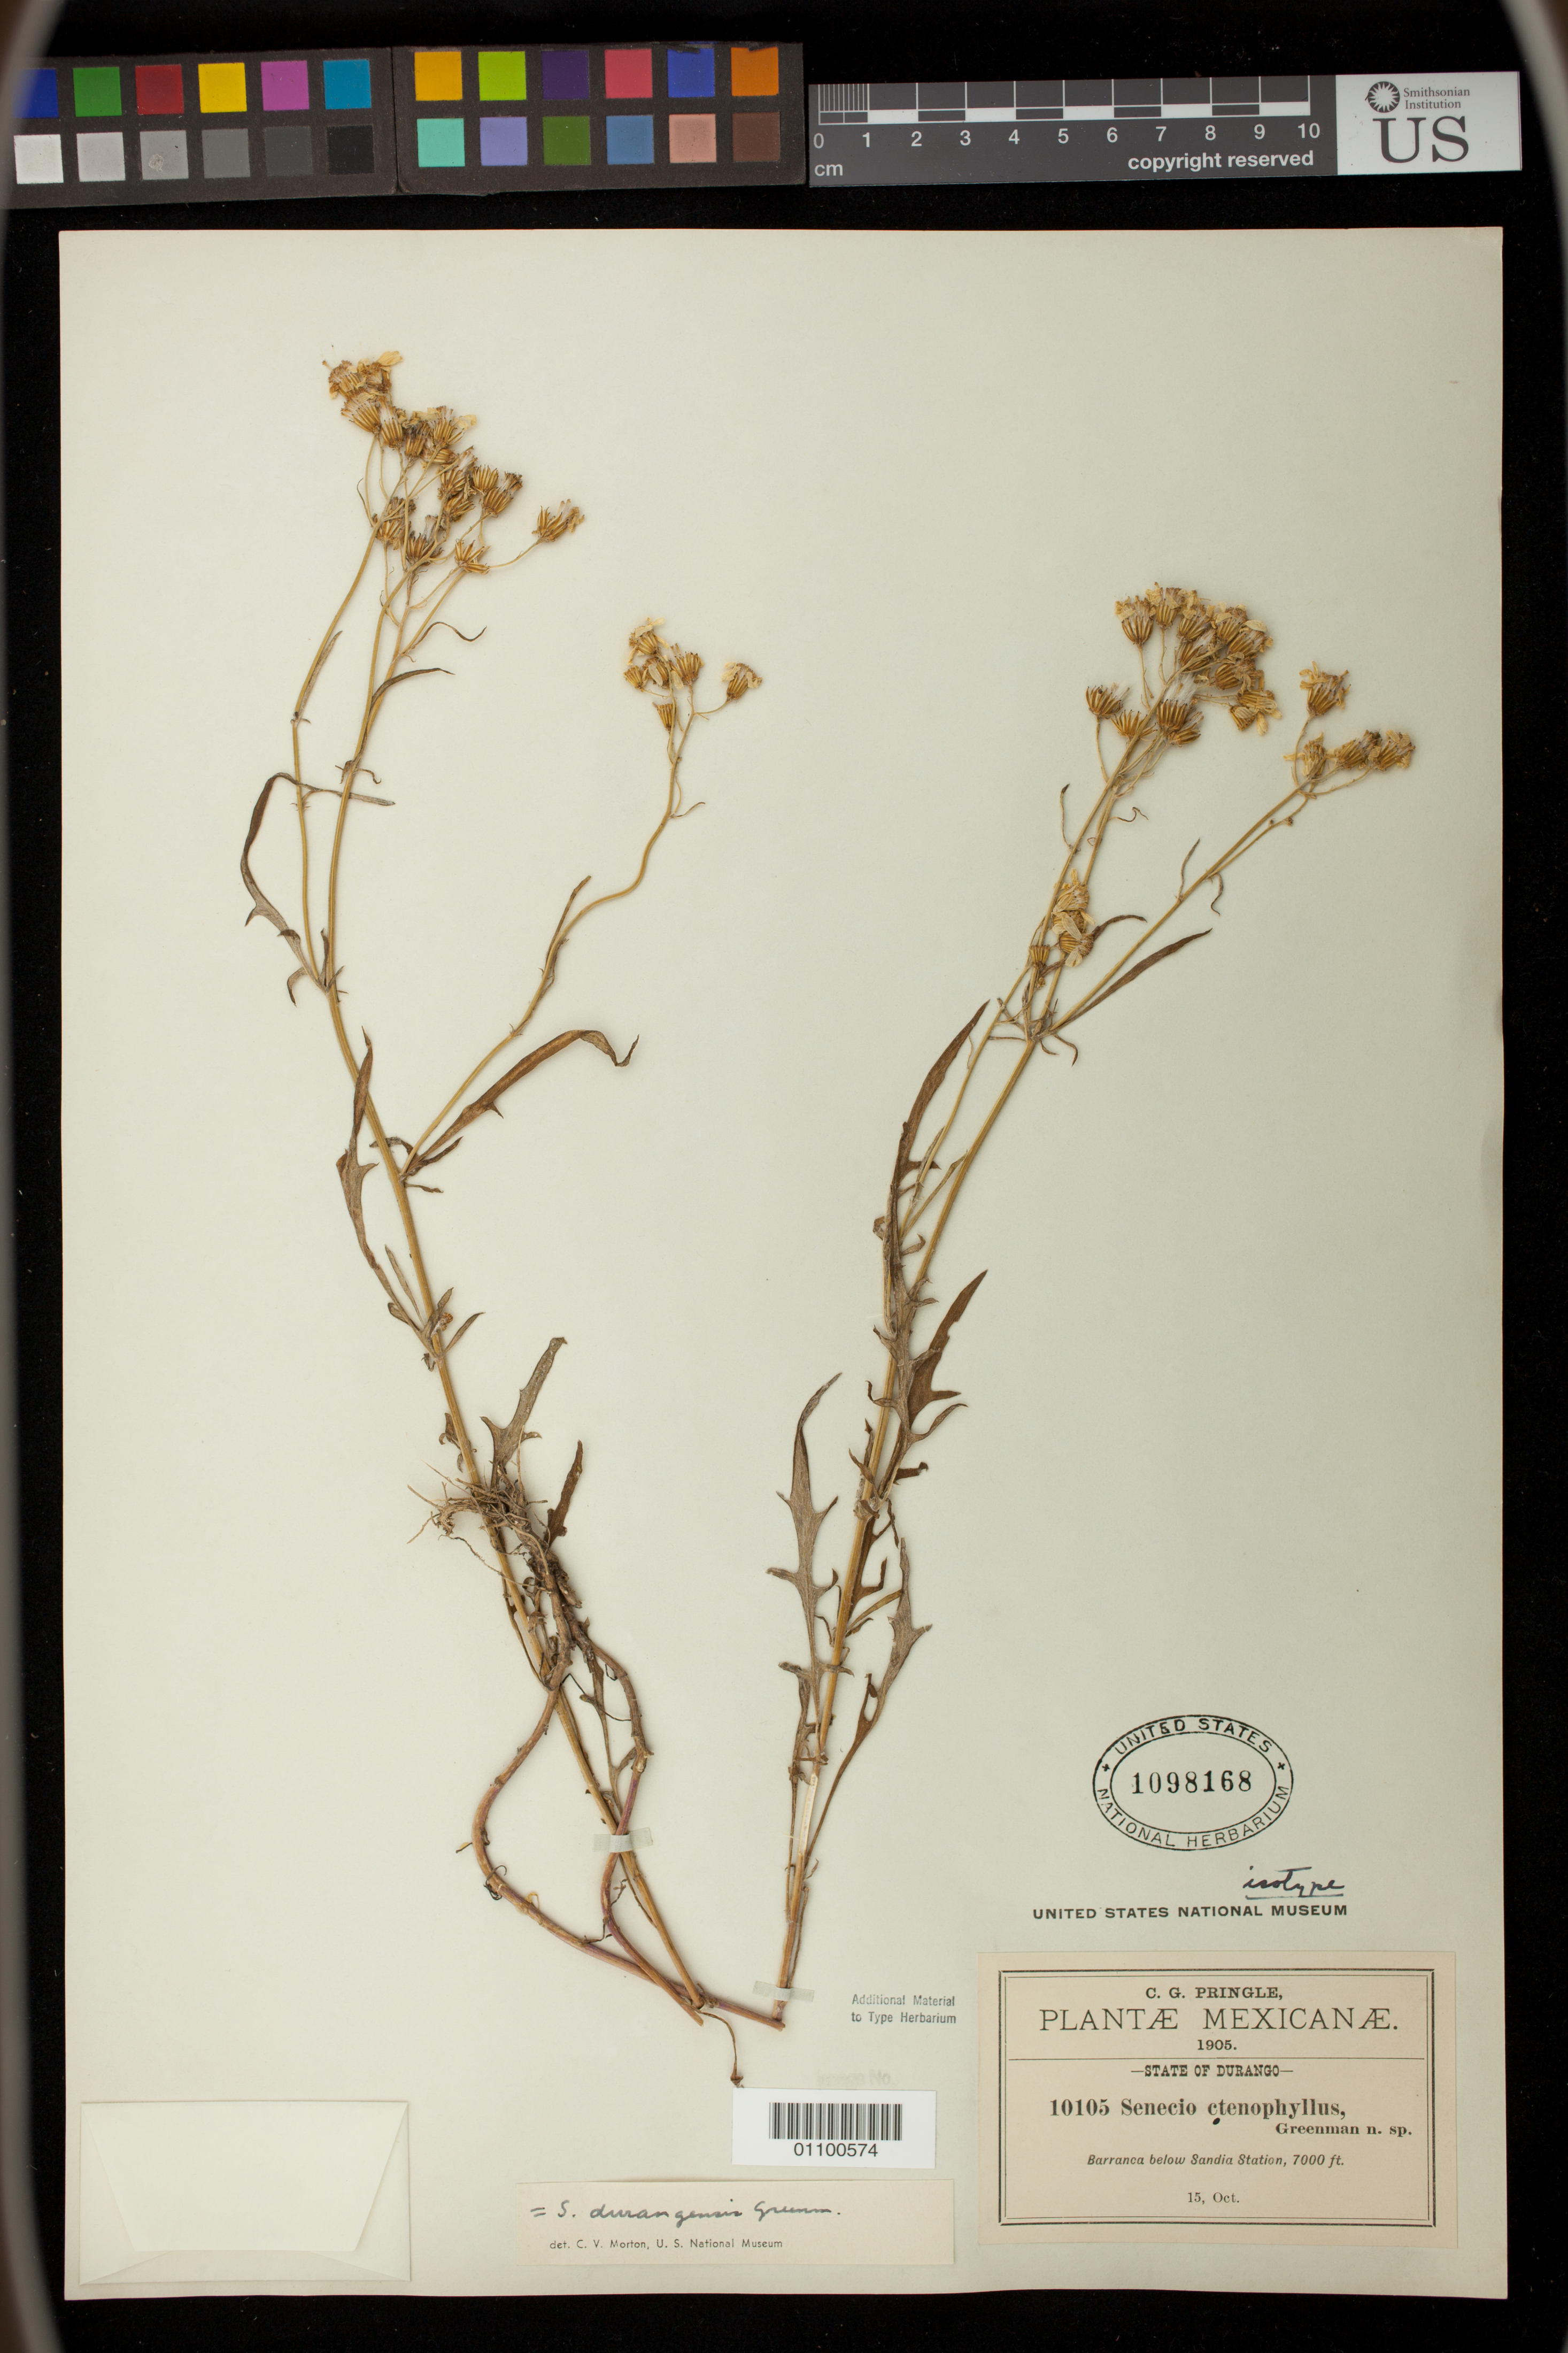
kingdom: Plantae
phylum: Tracheophyta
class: Magnoliopsida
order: Asterales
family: Asteraceae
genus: Senecio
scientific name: Senecio ctenophyllus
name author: Greenm.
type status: Isotype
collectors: C. G. Pringle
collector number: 10105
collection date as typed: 15 Oct 1905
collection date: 1905-10-15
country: Mexico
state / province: Durango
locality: Sandia Station.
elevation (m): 2135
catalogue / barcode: US 1098168